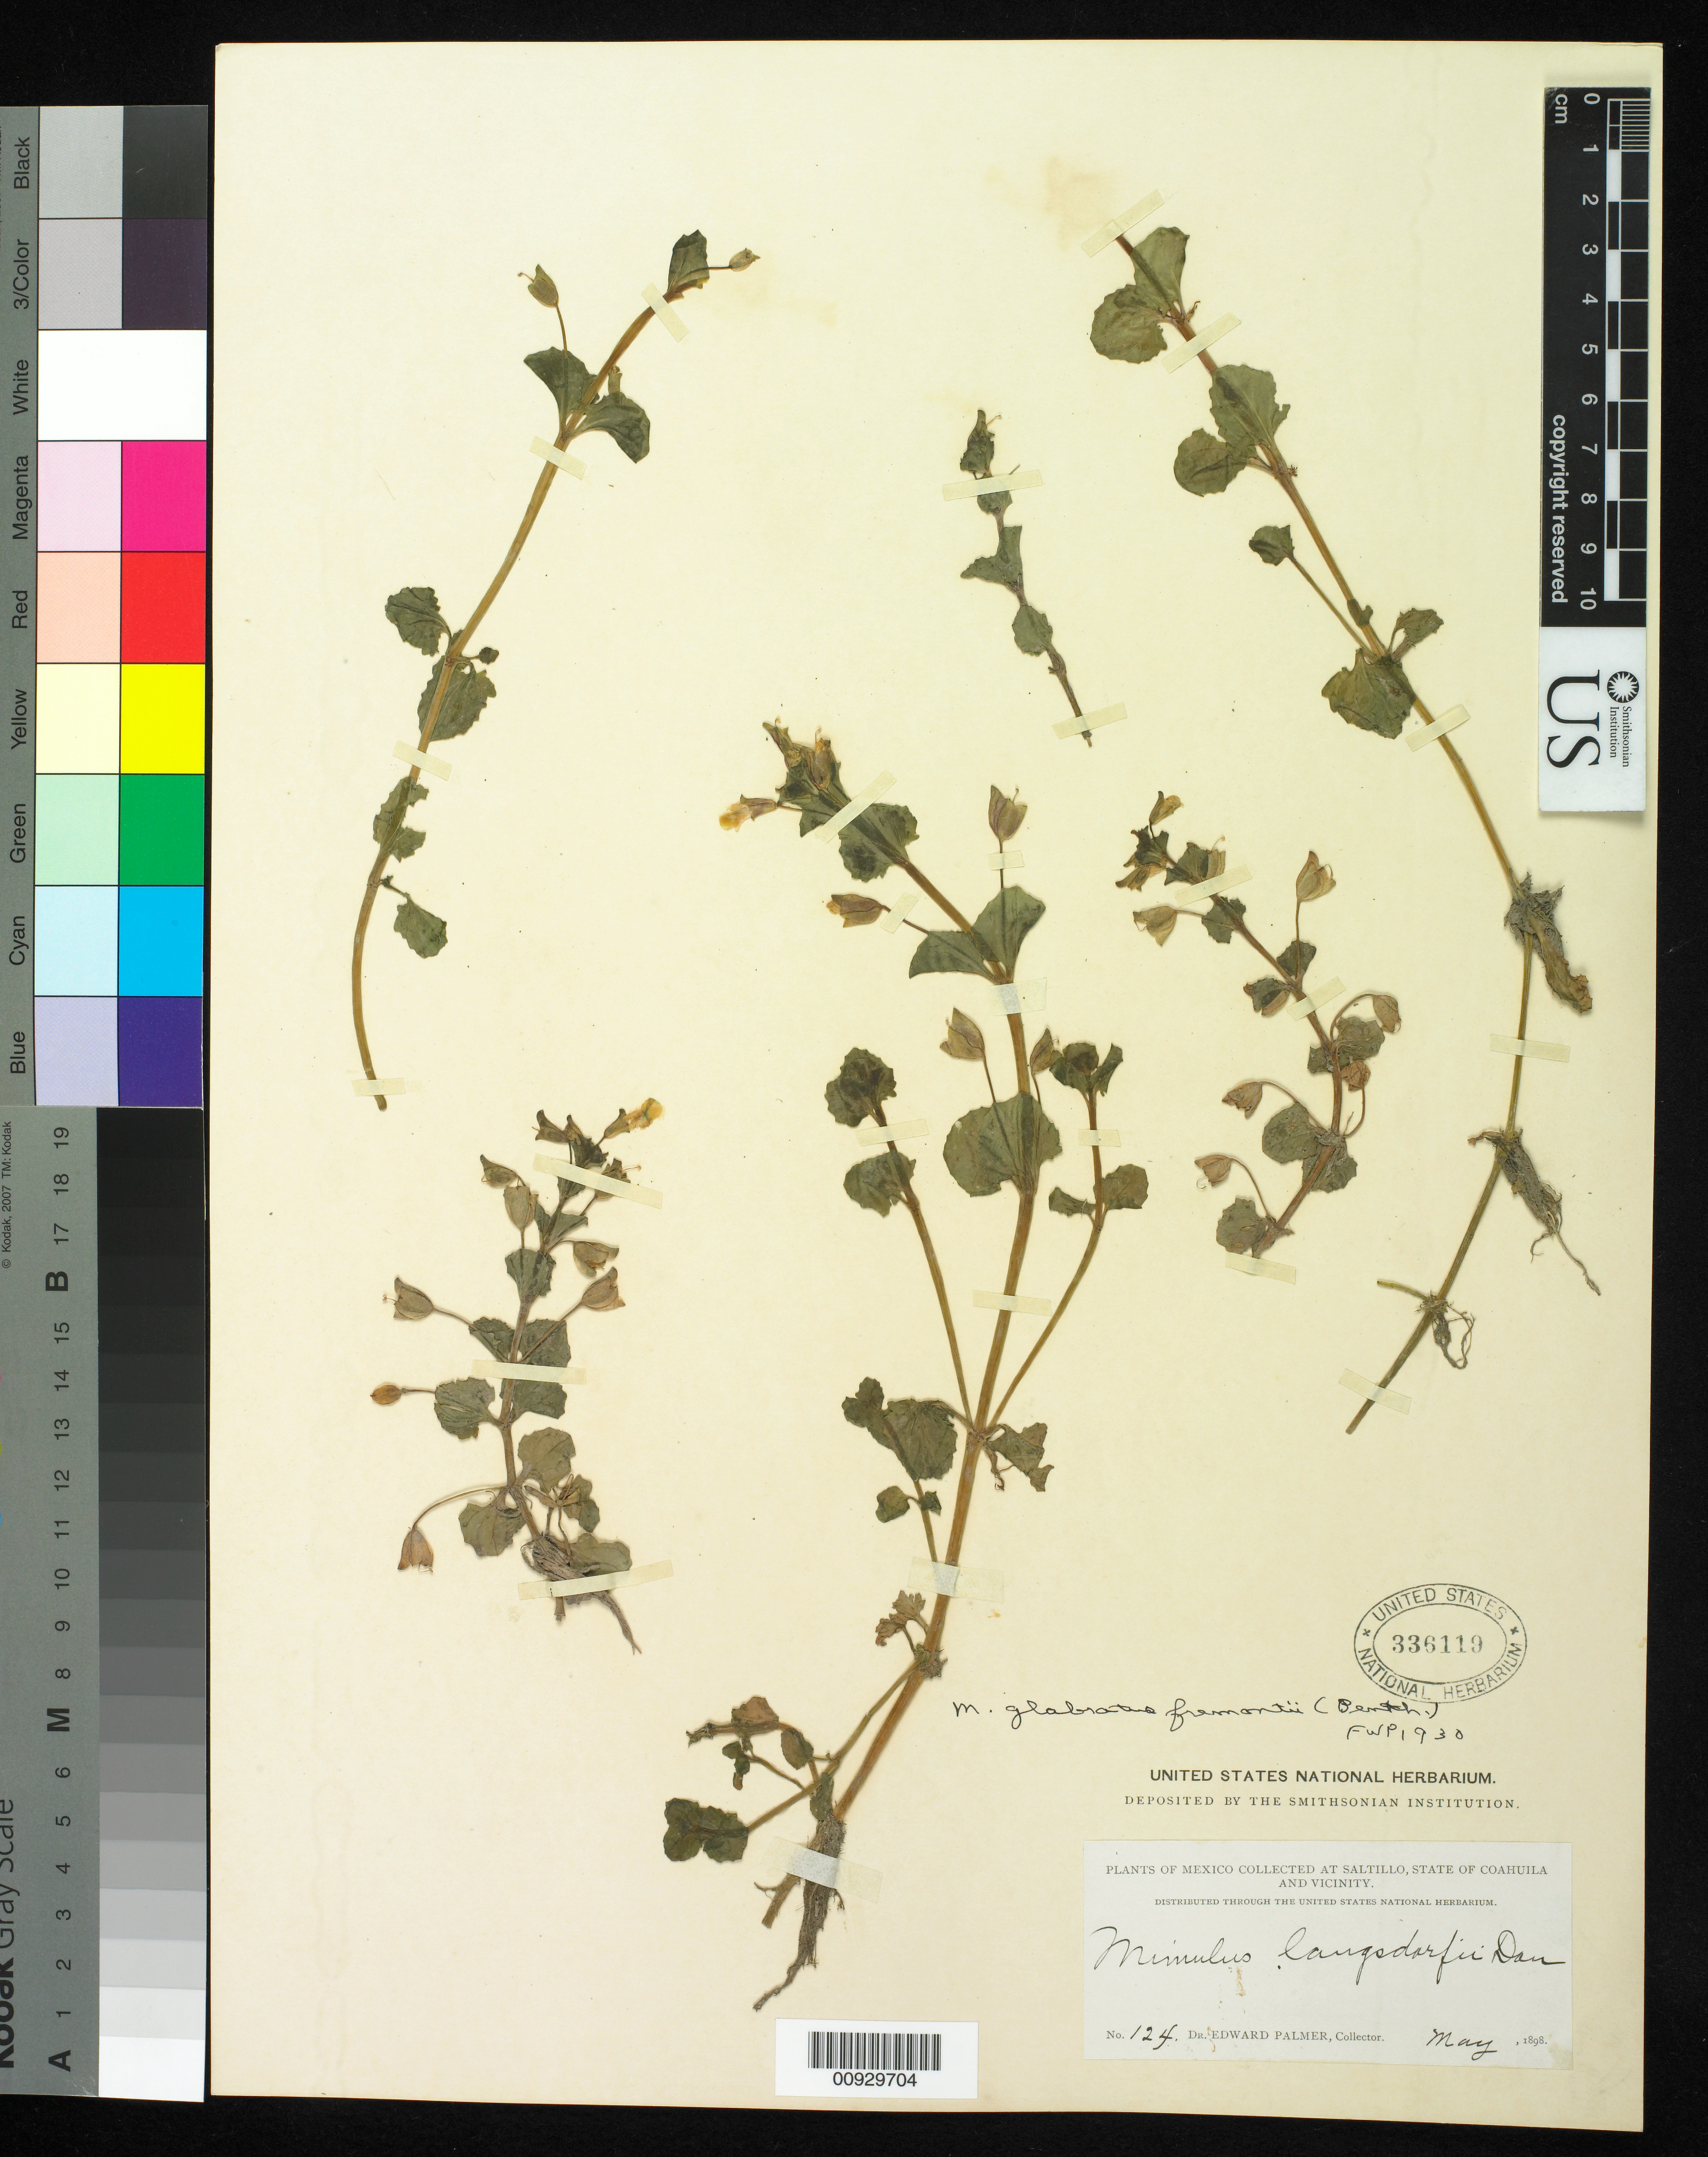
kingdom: Plantae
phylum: Tracheophyta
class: Magnoliopsida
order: Lamiales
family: Phrymaceae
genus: Mimulus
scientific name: Mimulus glabratus var. fremontii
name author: Kunth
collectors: E. Palmer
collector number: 124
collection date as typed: May 1898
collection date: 1898-05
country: Mexico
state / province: Coahuila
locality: State of Coahuila and vicinity.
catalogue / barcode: US 336119